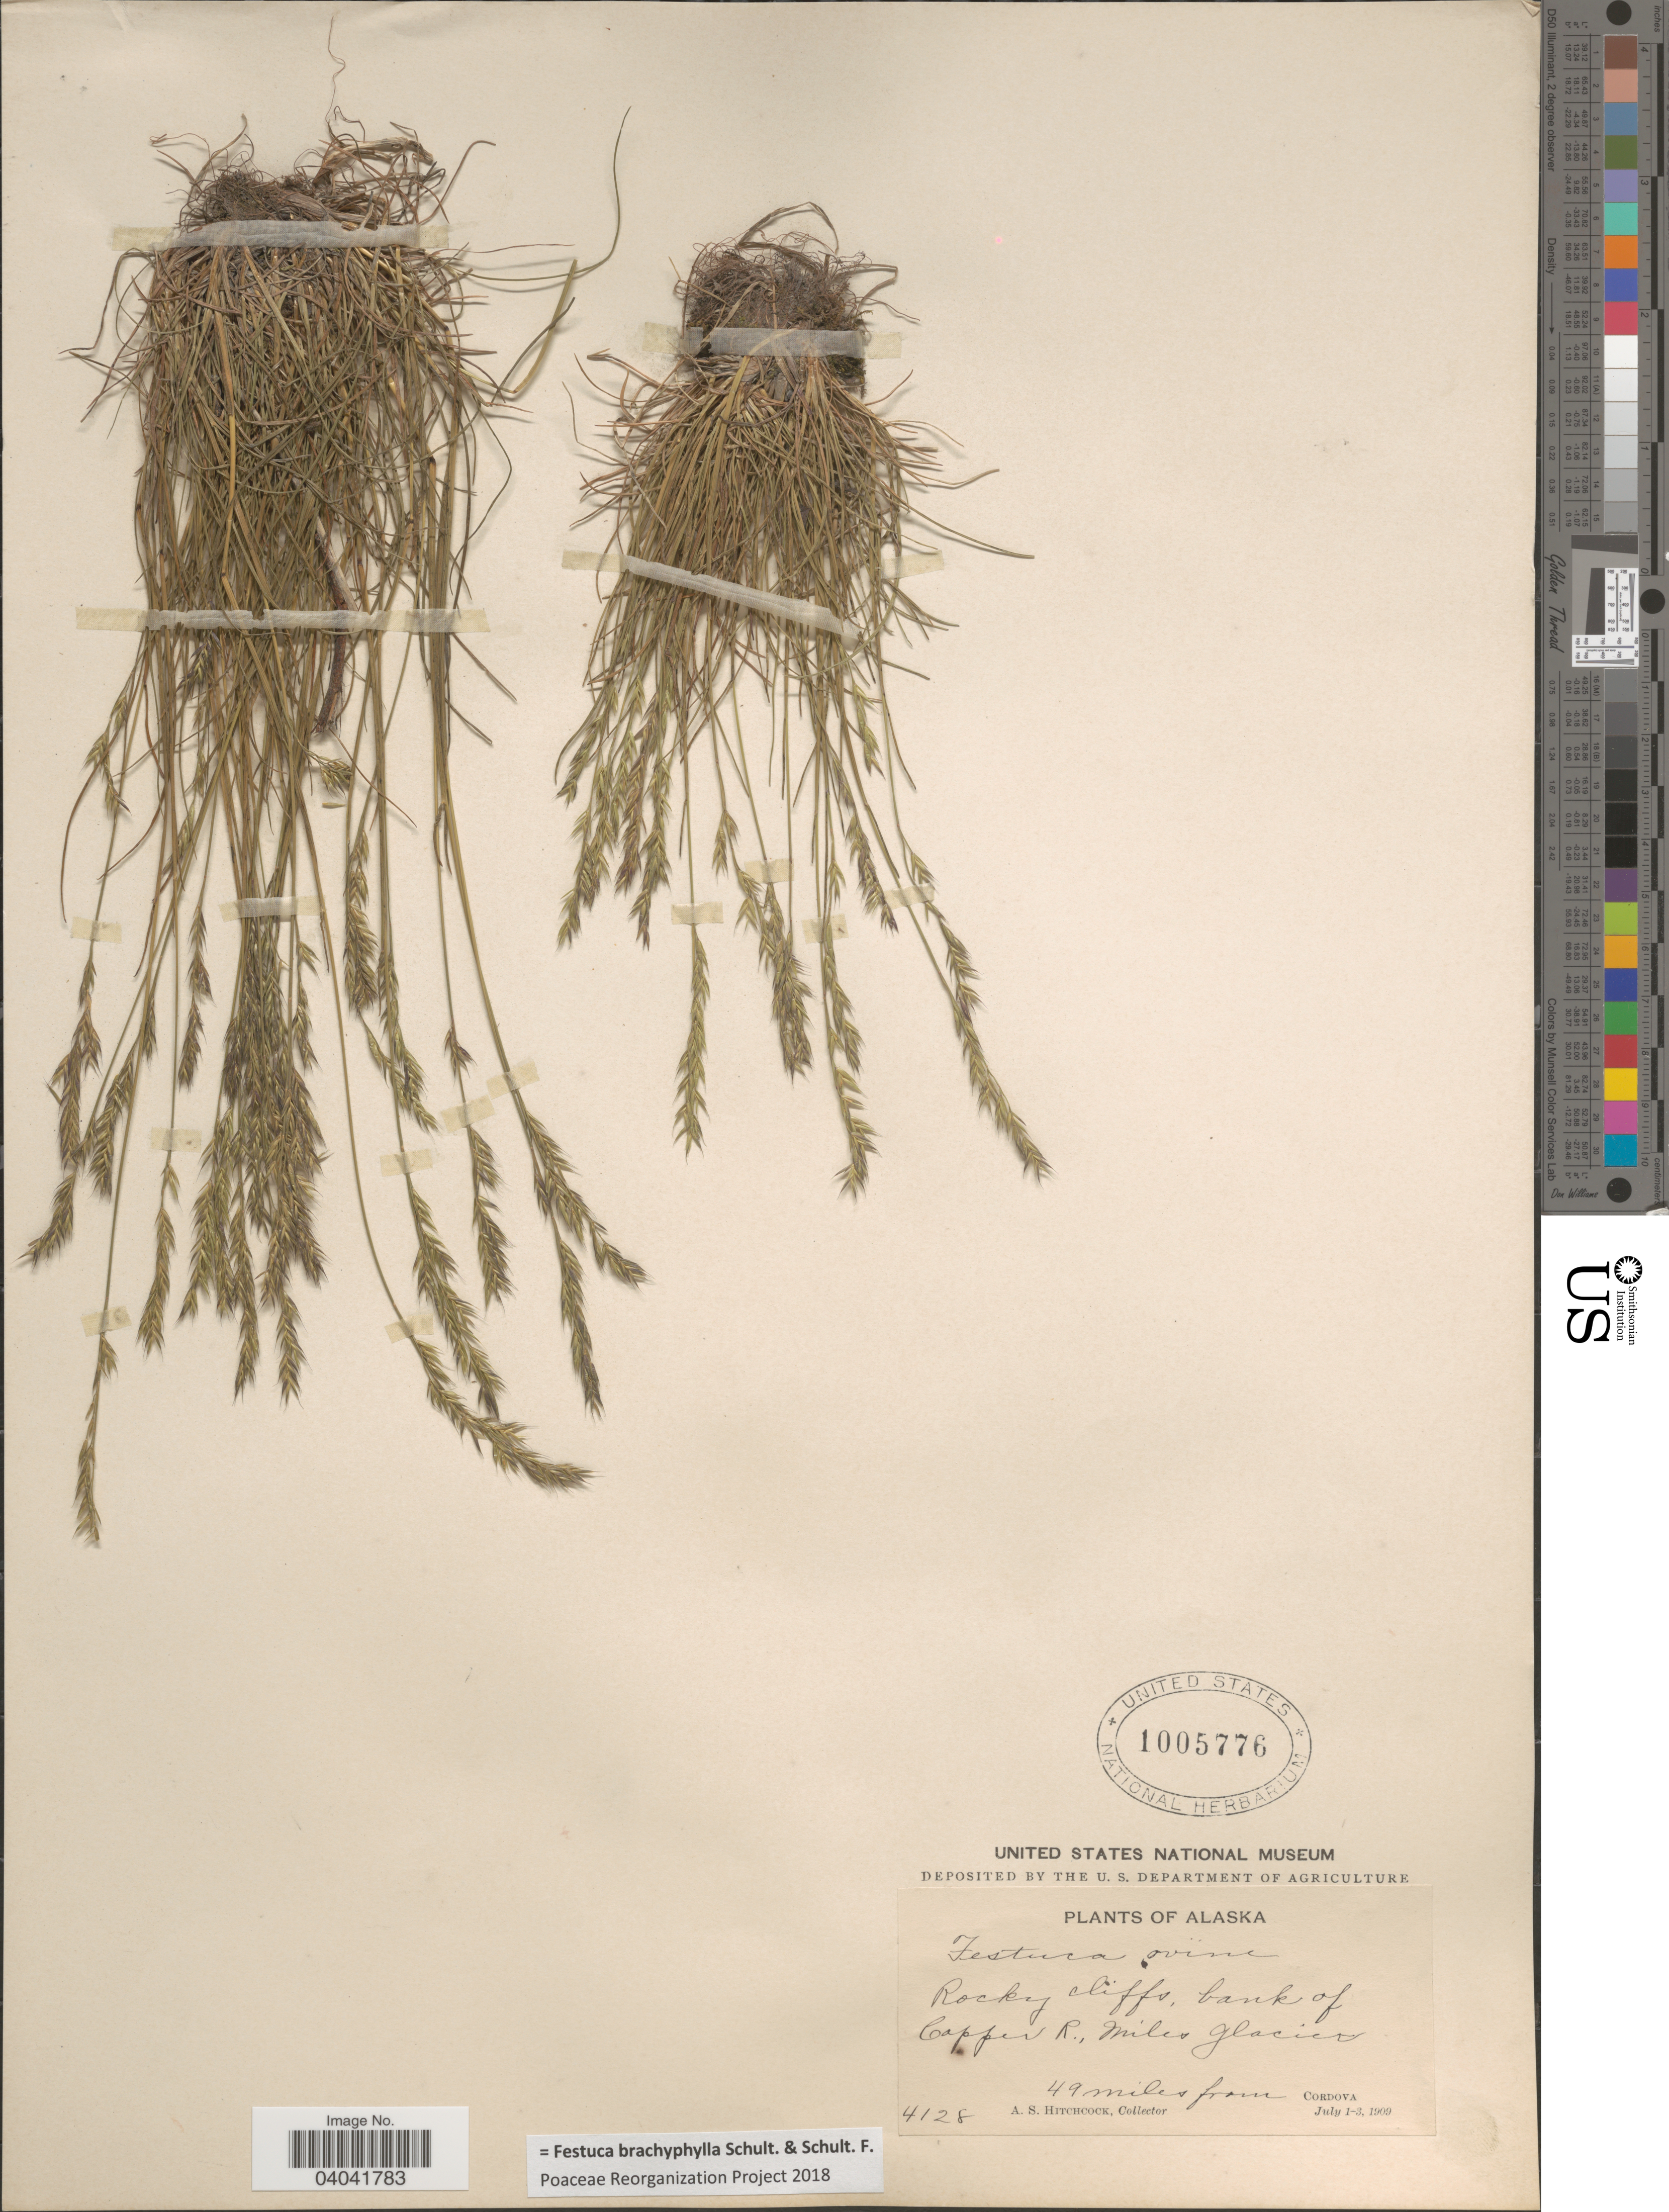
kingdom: Plantae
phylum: Tracheophyta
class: Liliopsida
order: Poales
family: Poaceae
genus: Festuca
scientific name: Festuca brachyphylla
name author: Schult. & Schult. f.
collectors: A. S. Hitchcock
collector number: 4128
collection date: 1909-07-01/1909-07-03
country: United States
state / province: Alaska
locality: Rocky cliffs, bank of Copper R., Miles Glacier. 49 miles from Cordova.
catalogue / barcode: US 1005776